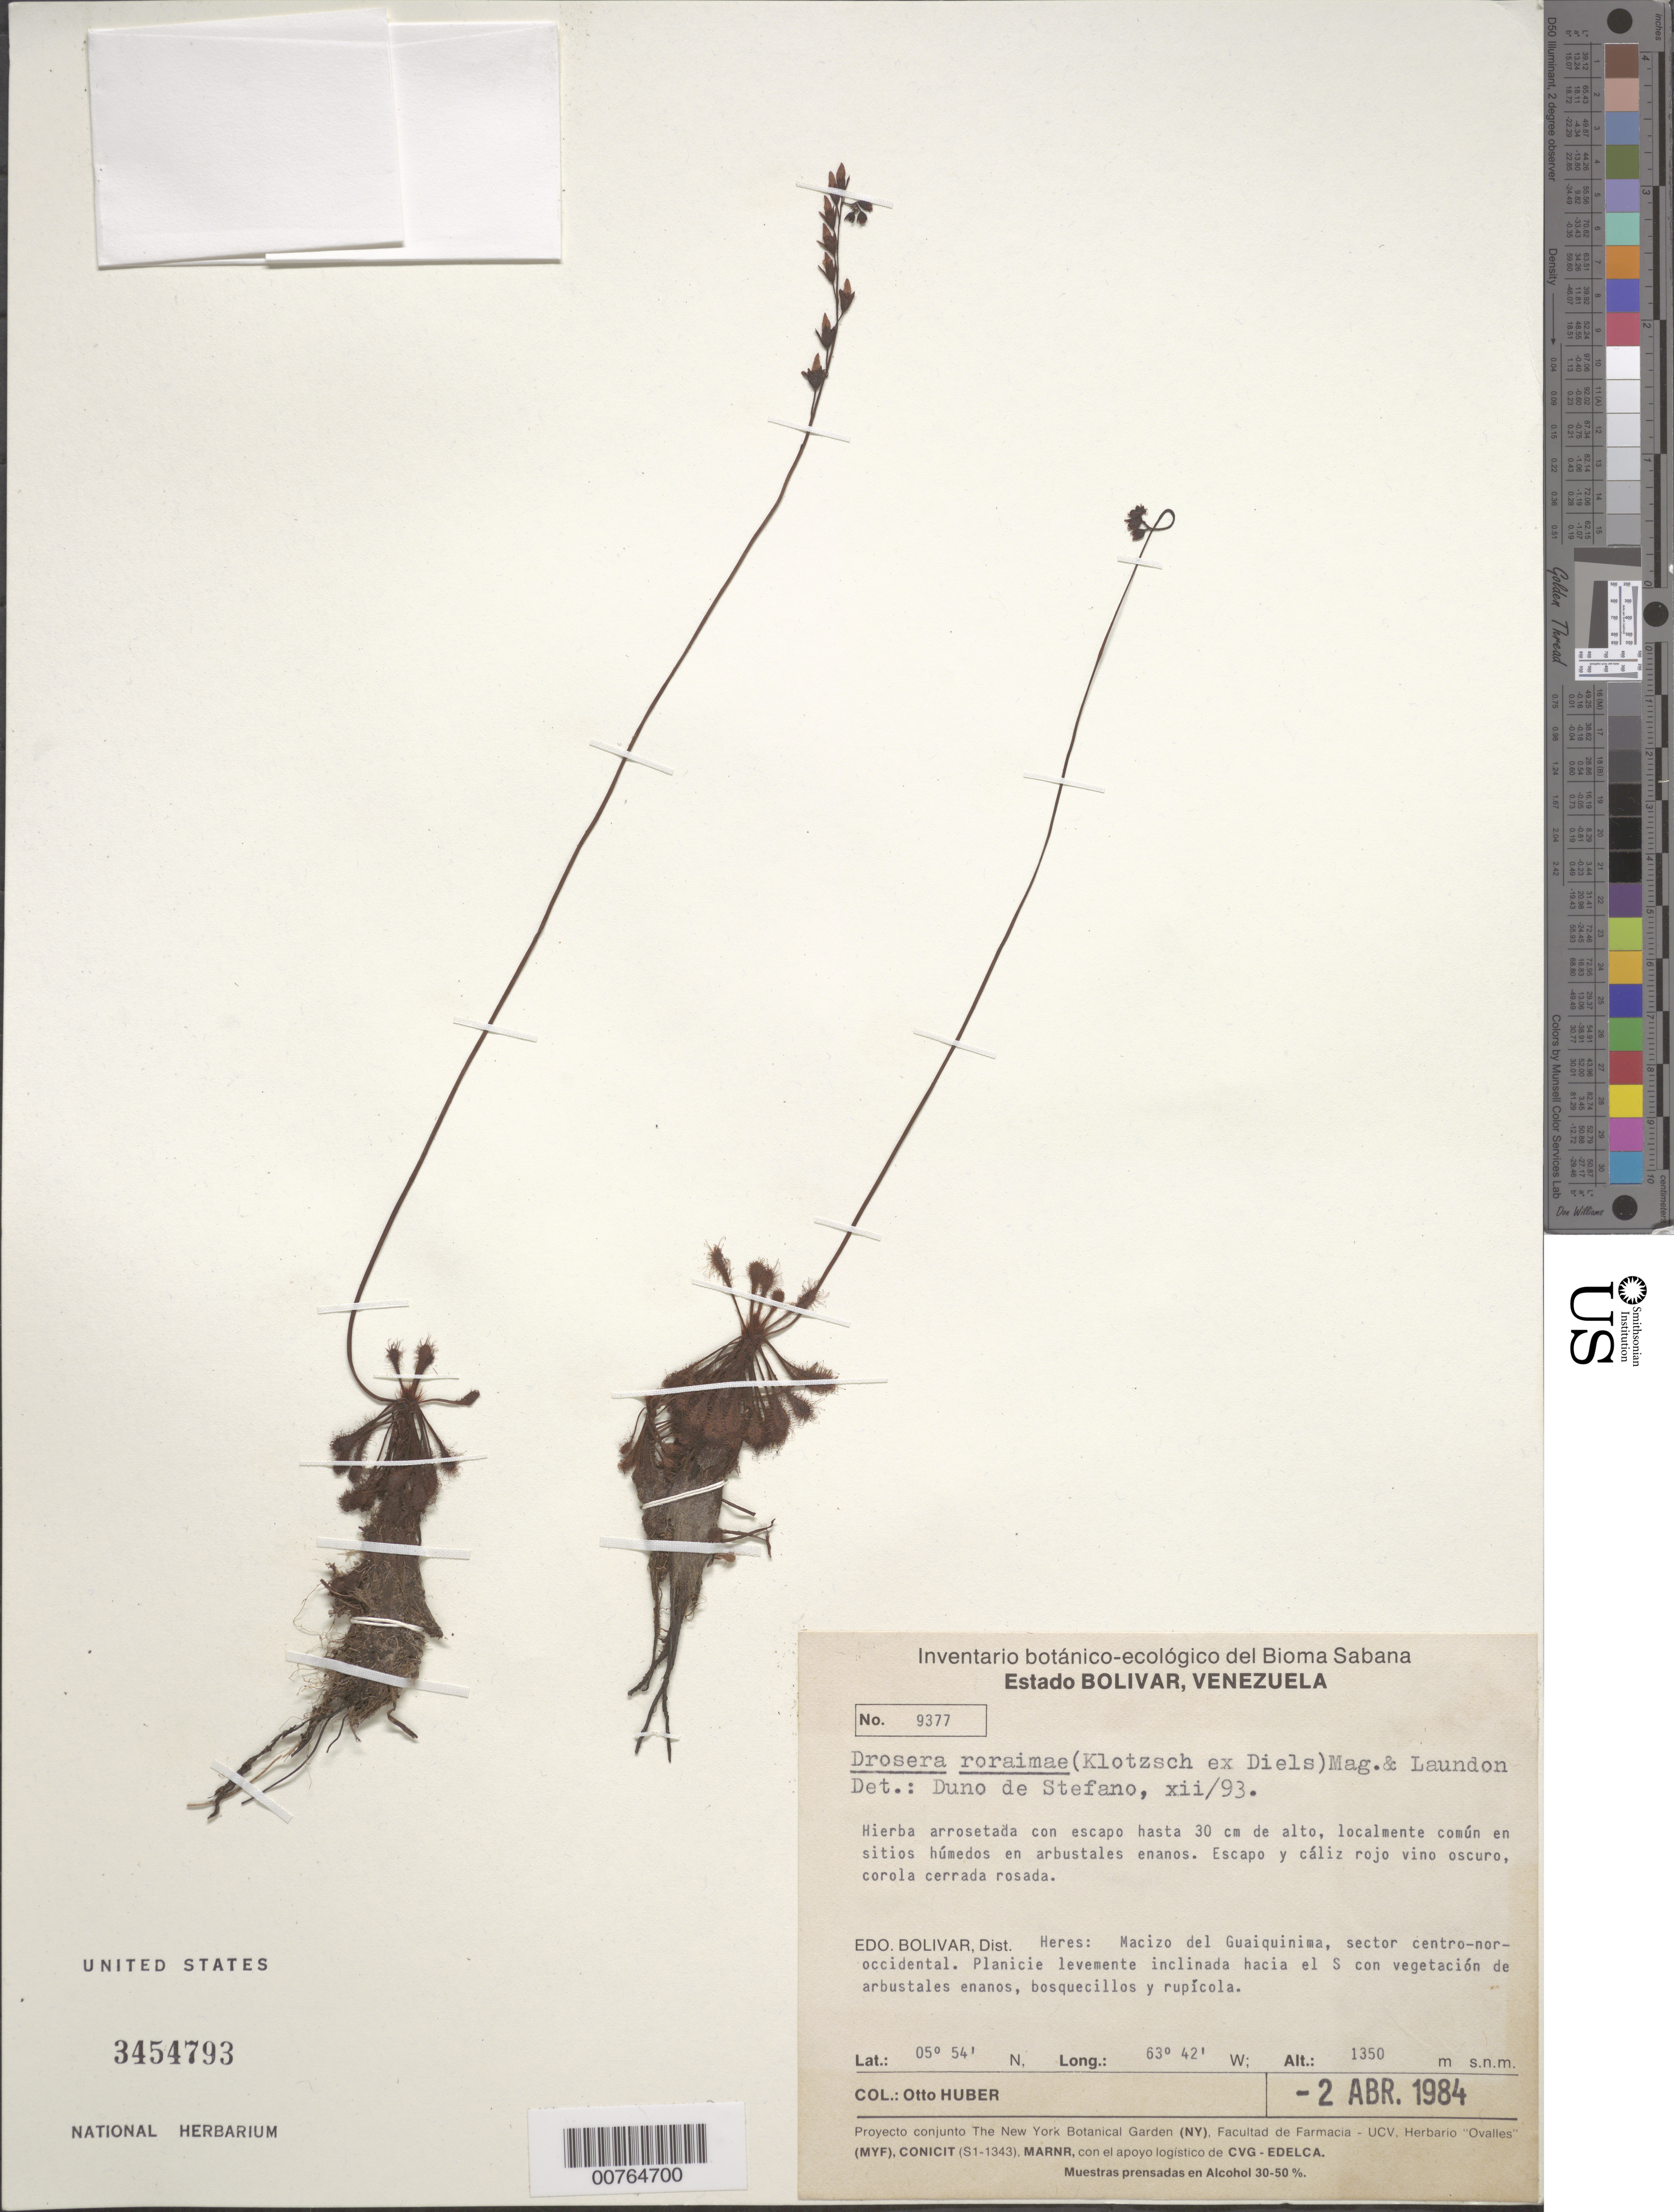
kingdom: Plantae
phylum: Tracheophyta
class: Magnoliopsida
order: Caryophyllales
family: Droseraceae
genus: Drosera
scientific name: Drosera roraimae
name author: (Klotzsch ex Diels) Maguire & J.R. Laundon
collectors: O. Huber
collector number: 9377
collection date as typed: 02 Apr 1984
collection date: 1984-04-02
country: Venezuela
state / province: Bolívar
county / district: Heres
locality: Macizo del Guaiquinima.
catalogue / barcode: US 3454793